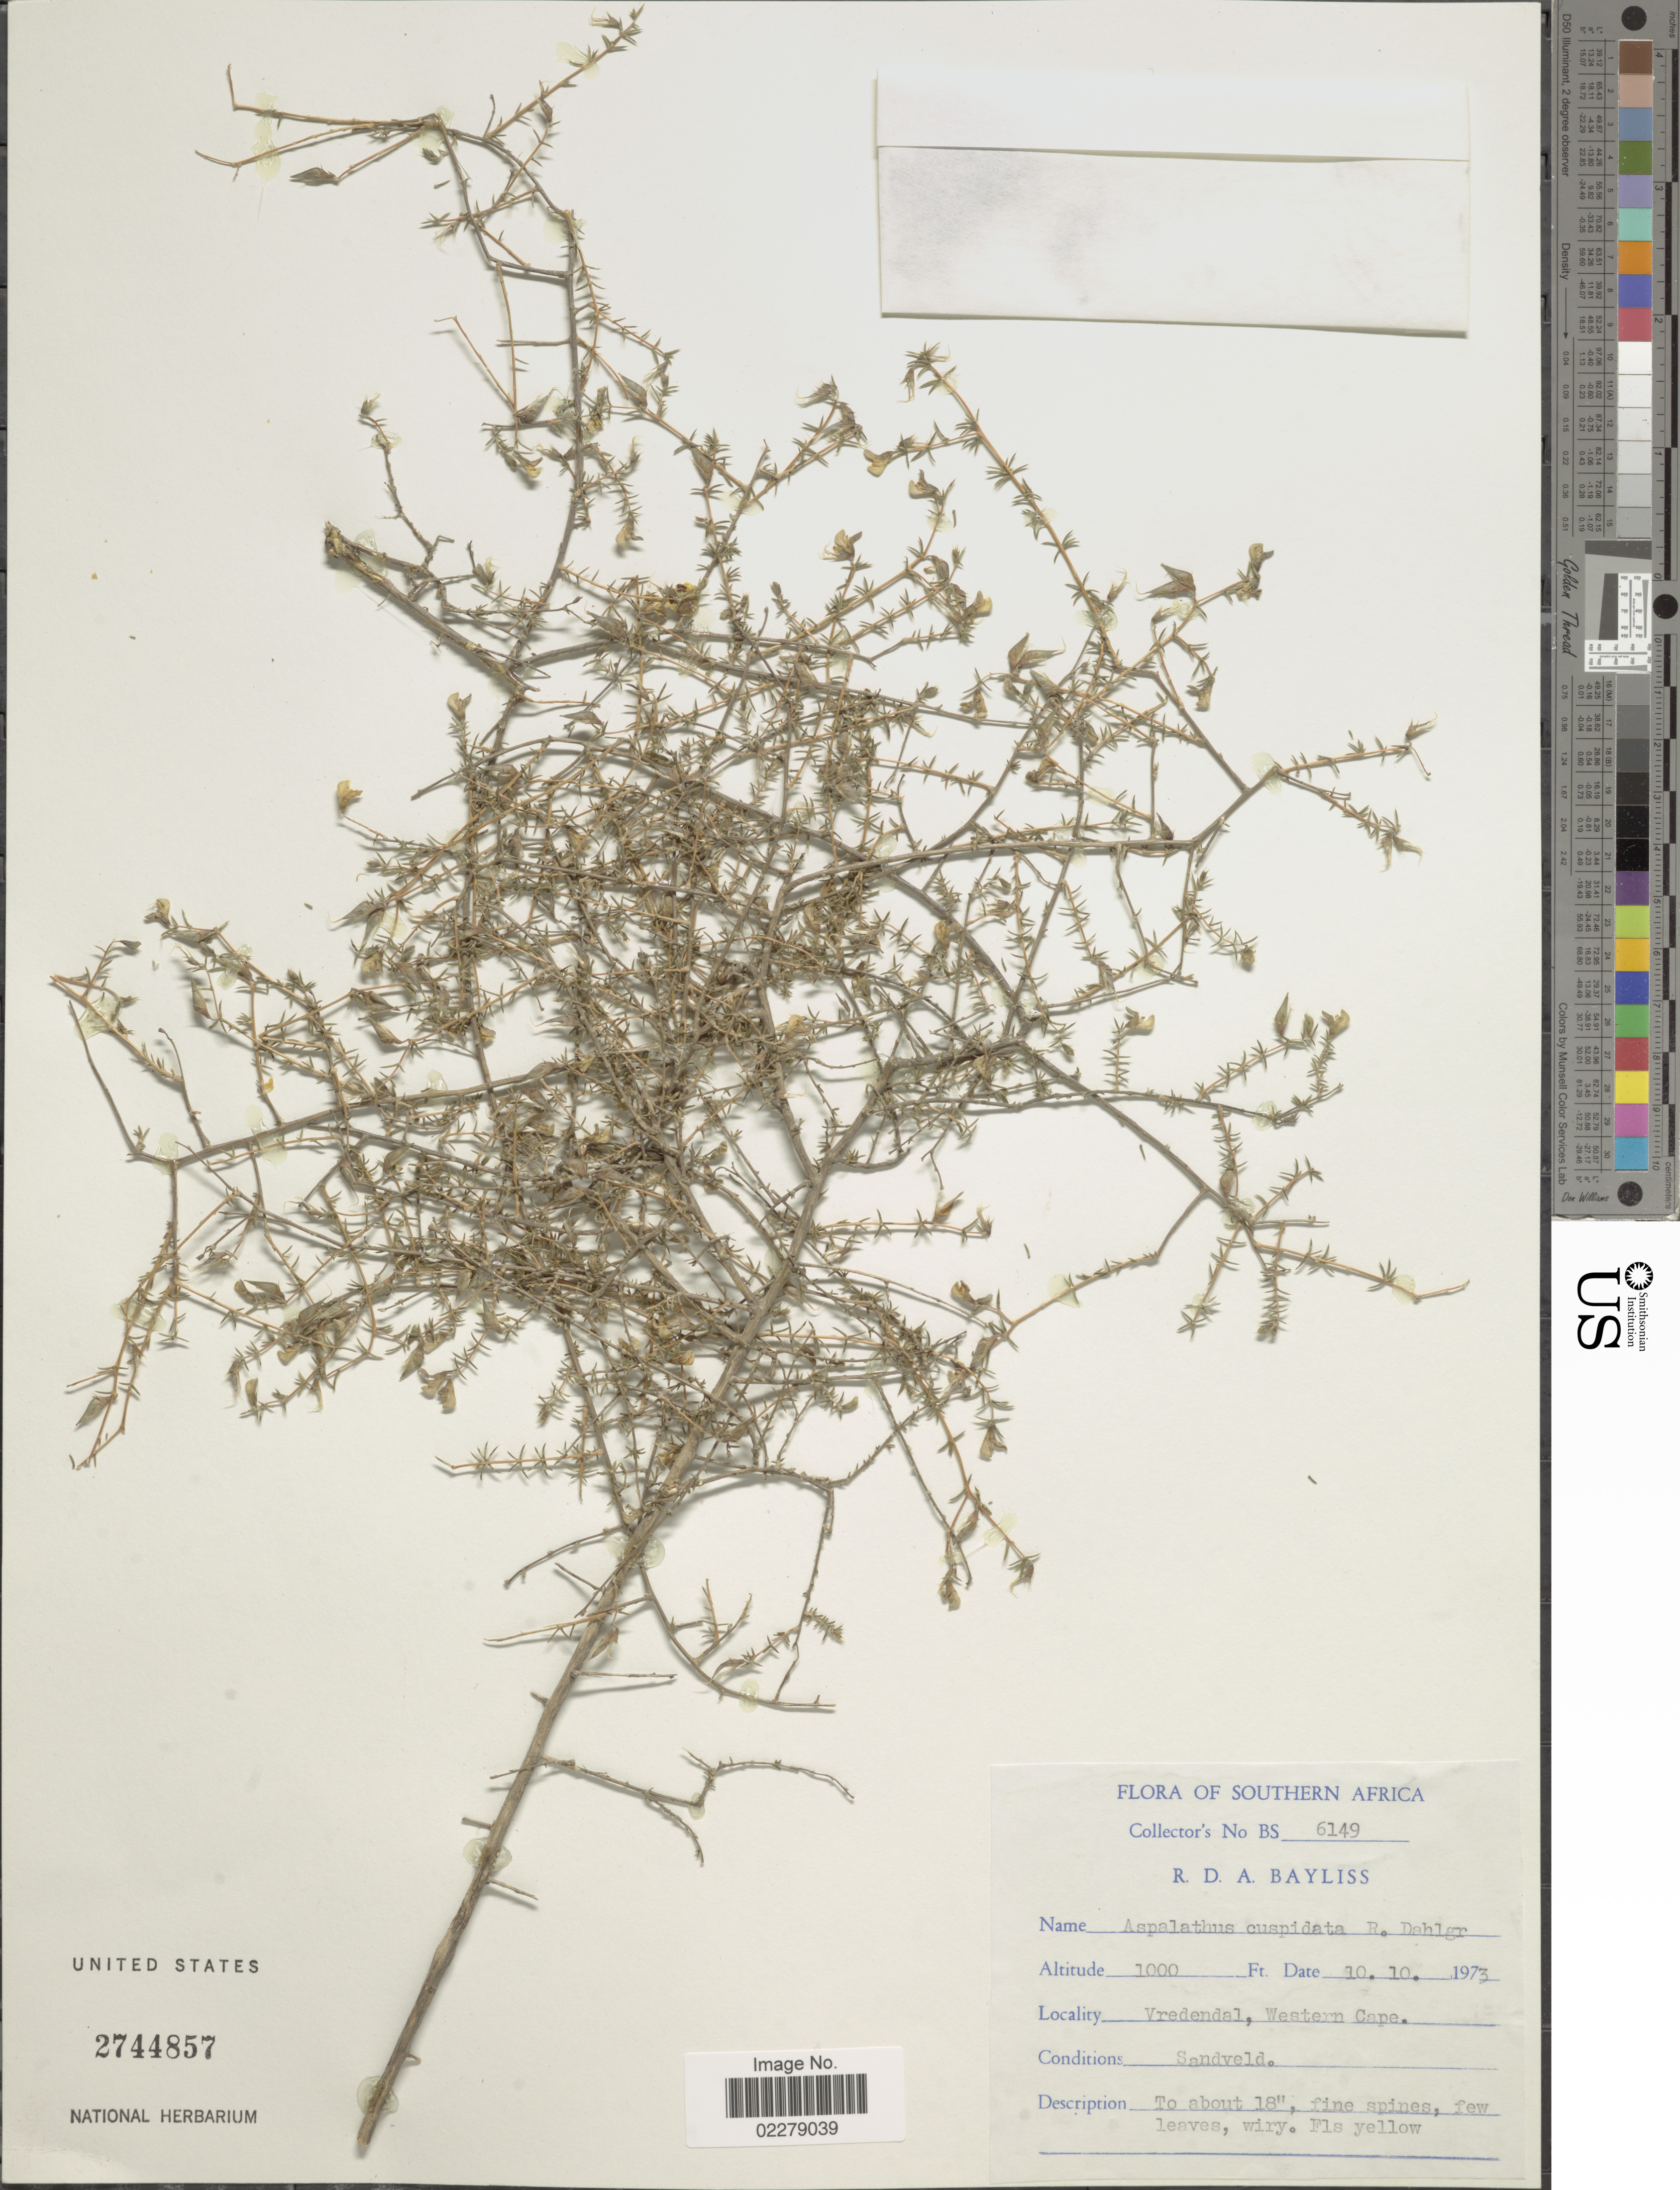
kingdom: Plantae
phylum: Tracheophyta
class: Magnoliopsida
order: Fabales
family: Fabaceae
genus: Aspalathus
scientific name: Aspalathus cuspidata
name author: R. Dahlgren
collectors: R. Bayliss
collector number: BS6149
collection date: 1973-10-10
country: South Africa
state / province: Western Cape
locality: Southern Africa. Vredendal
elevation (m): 305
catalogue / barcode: US 2744857